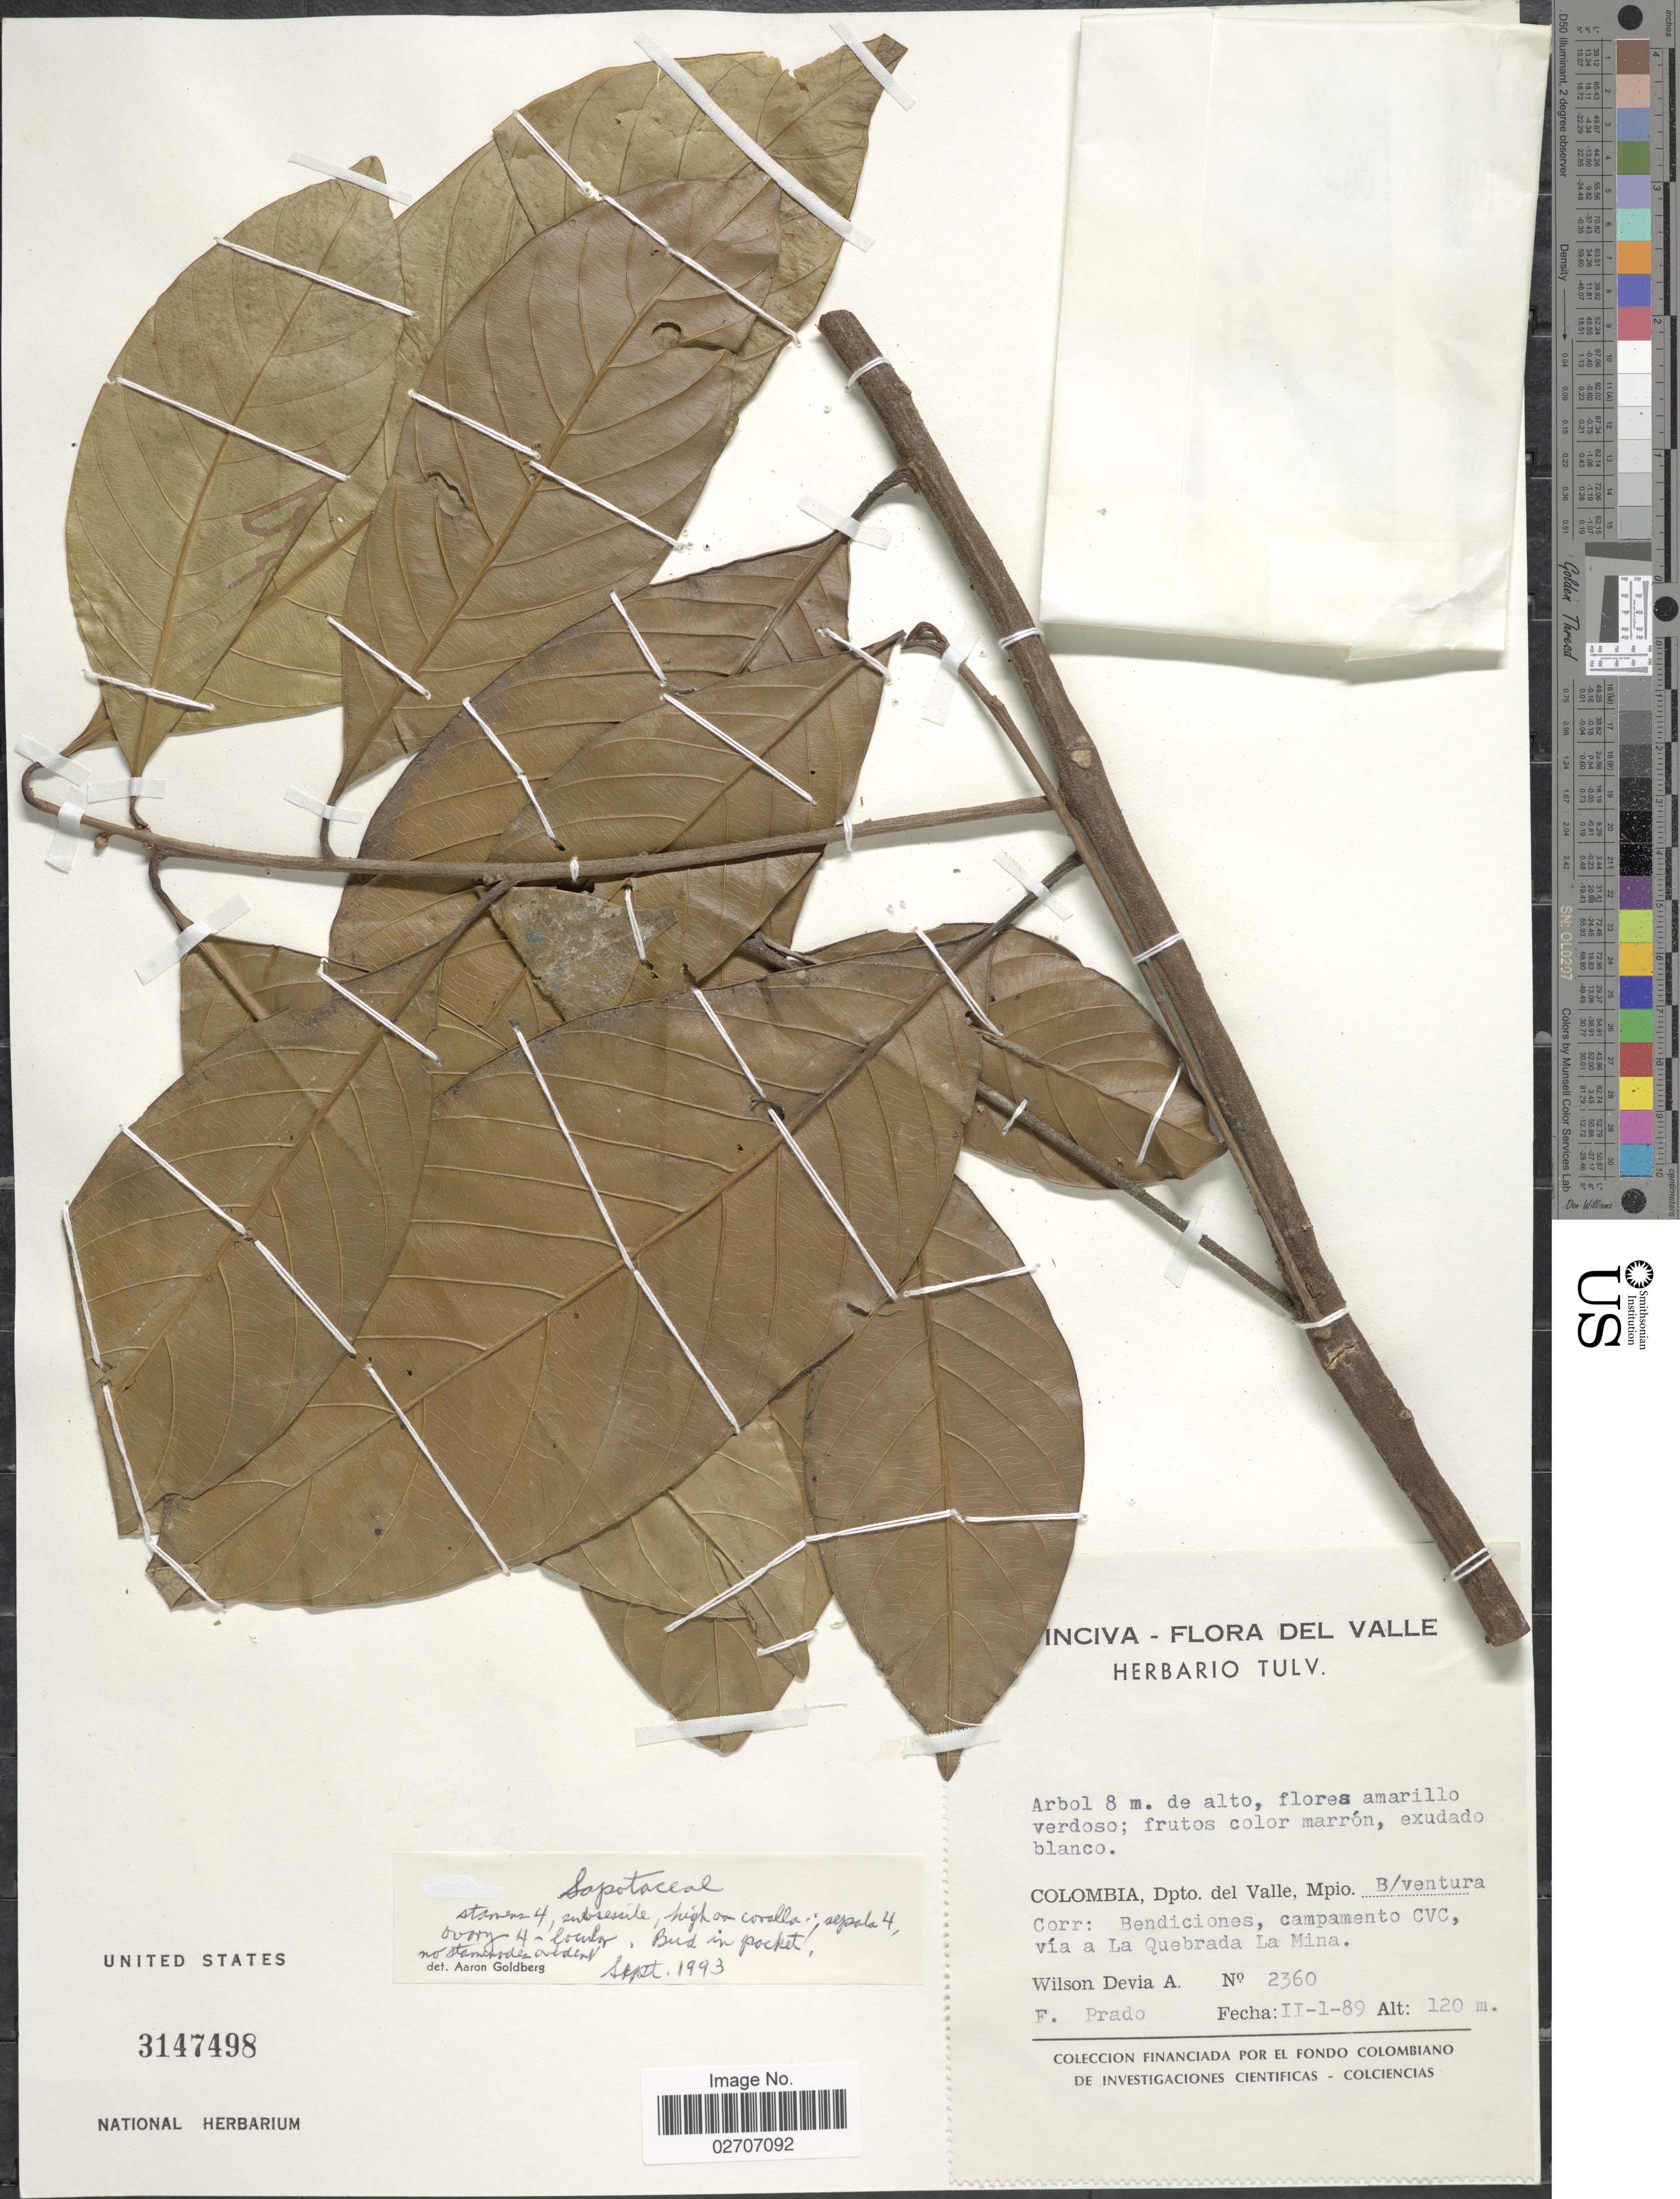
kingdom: Plantae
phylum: Tracheophyta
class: Magnoliopsida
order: Ericales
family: Sapotaceae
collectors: W. Devia A. & F. Prado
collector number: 2360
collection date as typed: Transcribed d/m/y: 1/2/89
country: Colombia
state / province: Valle del Cauca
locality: Del Valle, Dpto. del Valle, Mpio B/ventura Corr: Bendiciones, campamento CVC, vía La Quebrada La Mina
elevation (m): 120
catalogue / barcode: US 3147498